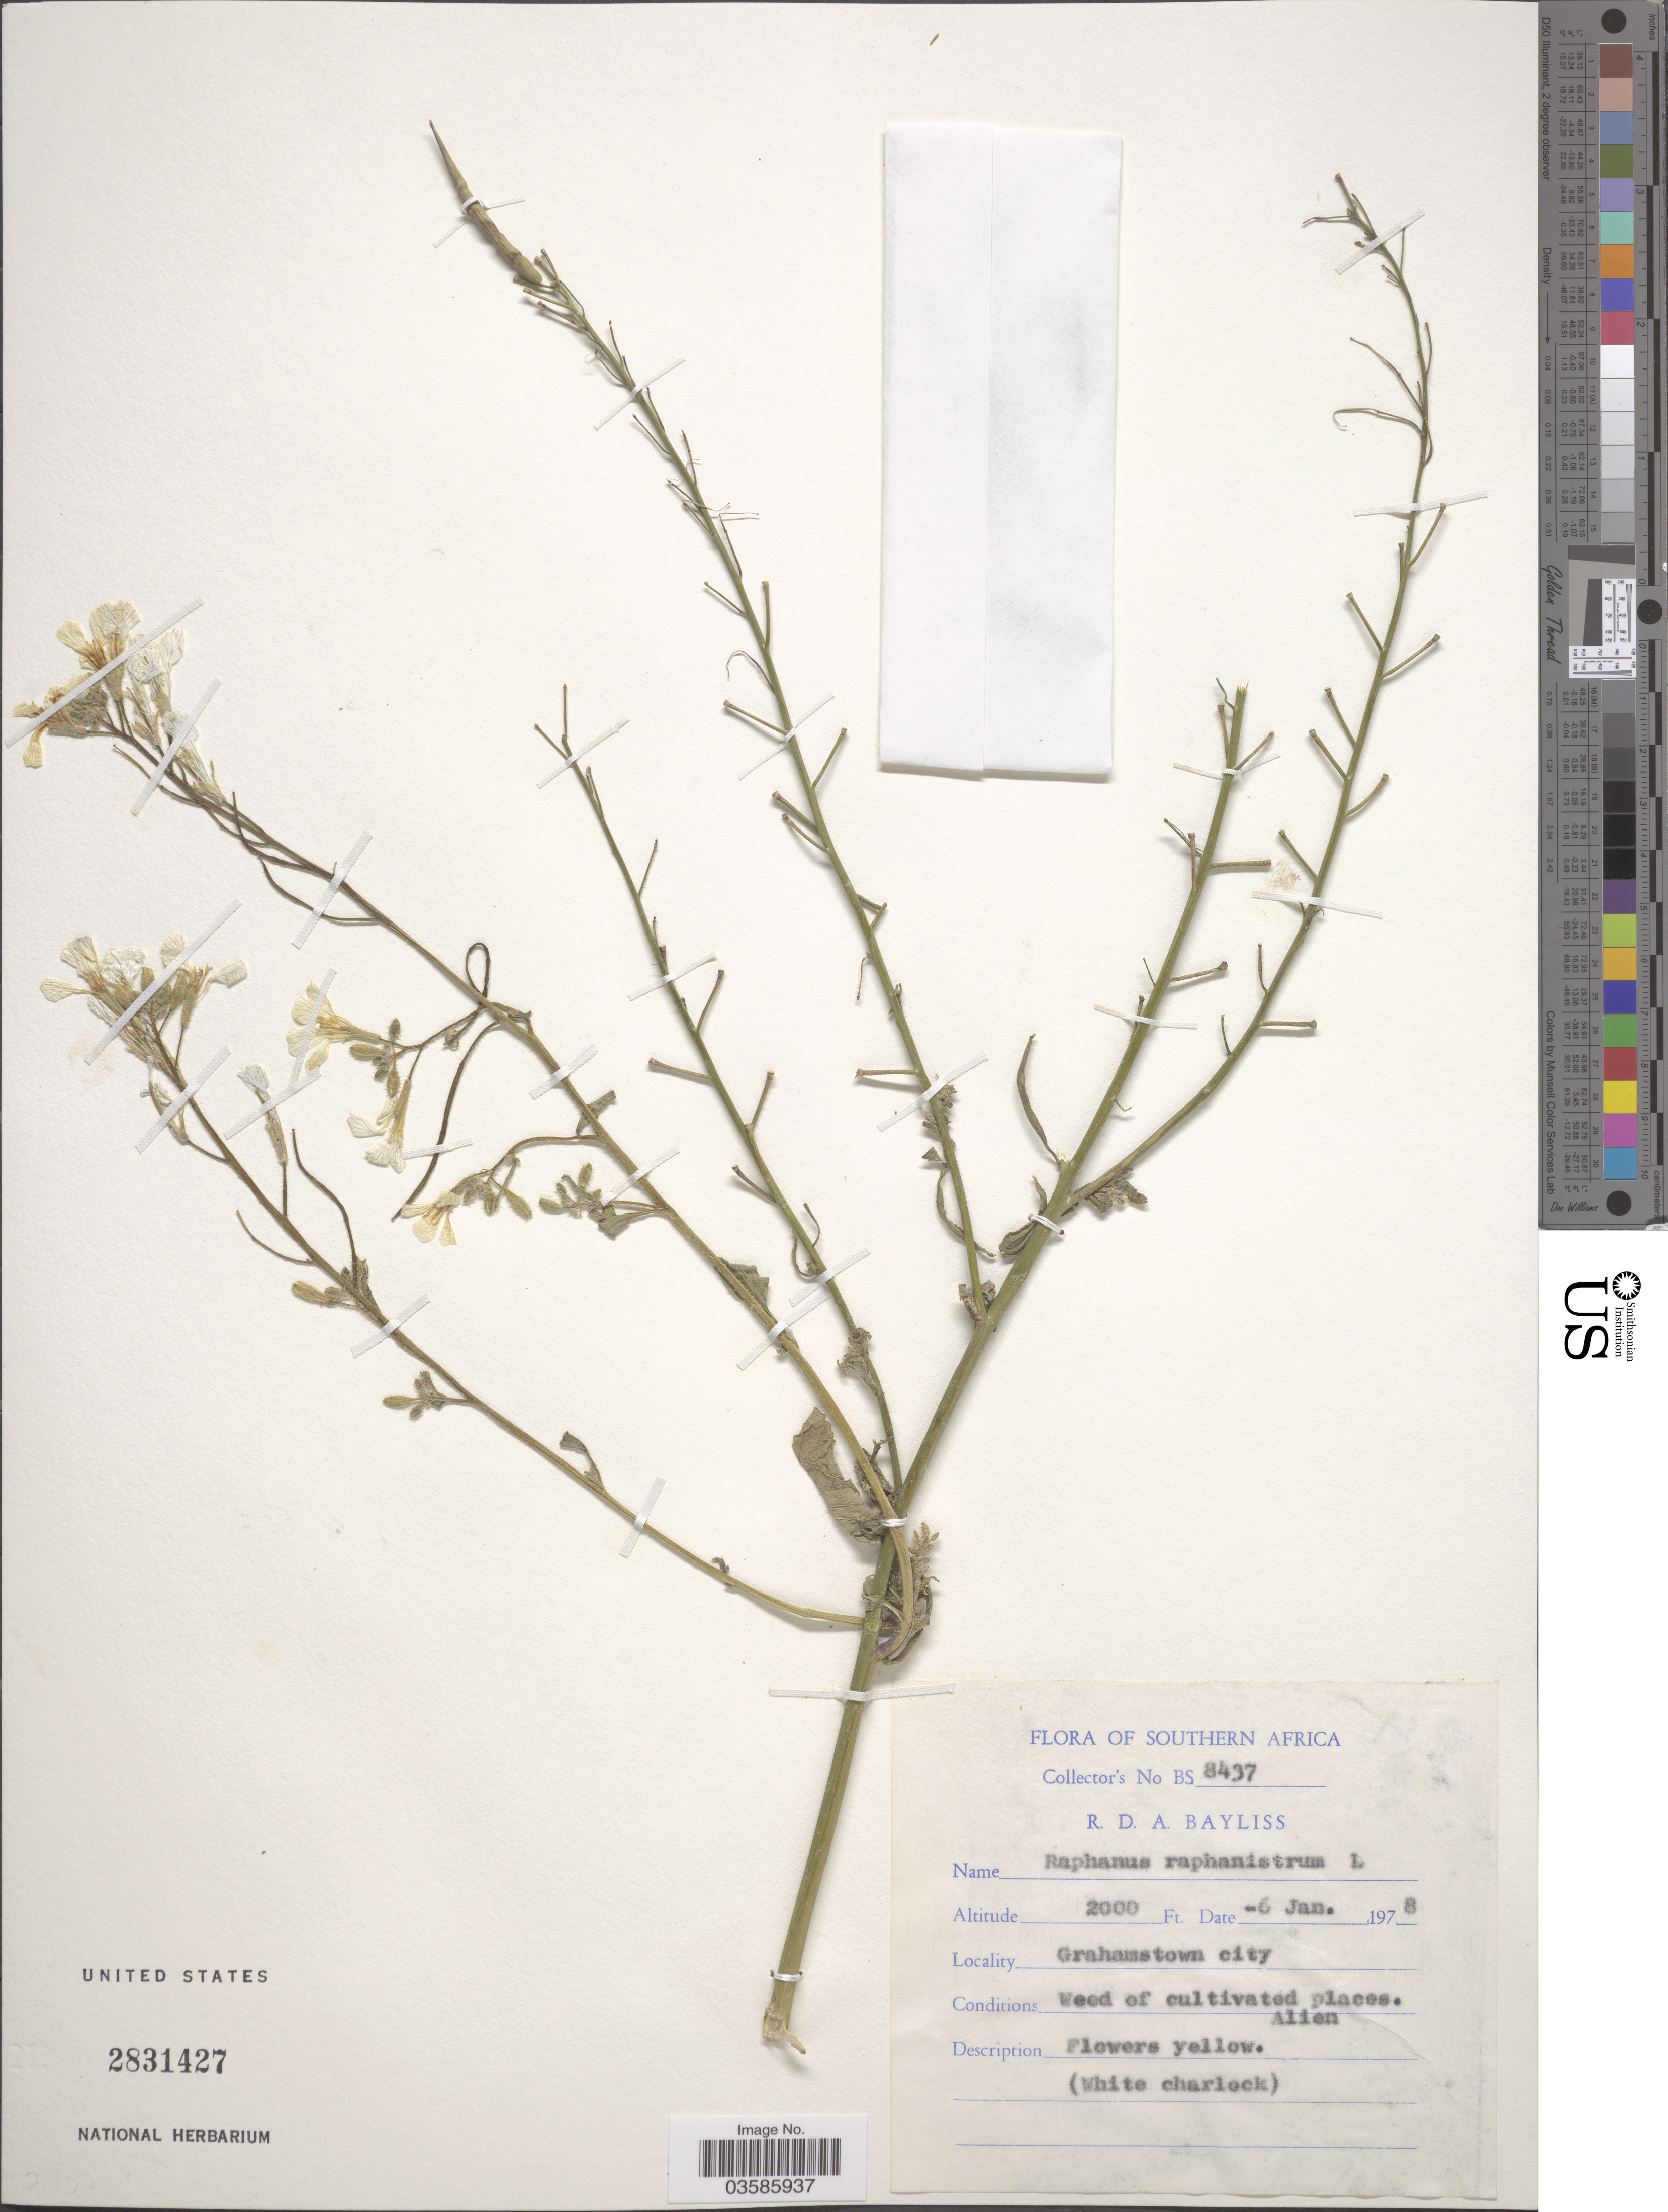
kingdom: Plantae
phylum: Tracheophyta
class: Magnoliopsida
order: Brassicales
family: Brassicaceae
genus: Raphanus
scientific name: Raphanus raphanistrum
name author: L.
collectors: R. Bayliss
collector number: BS8437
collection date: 1978-01-06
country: South Africa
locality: Southern Africa. Grahamstown city.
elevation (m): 610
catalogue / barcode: US 2831427